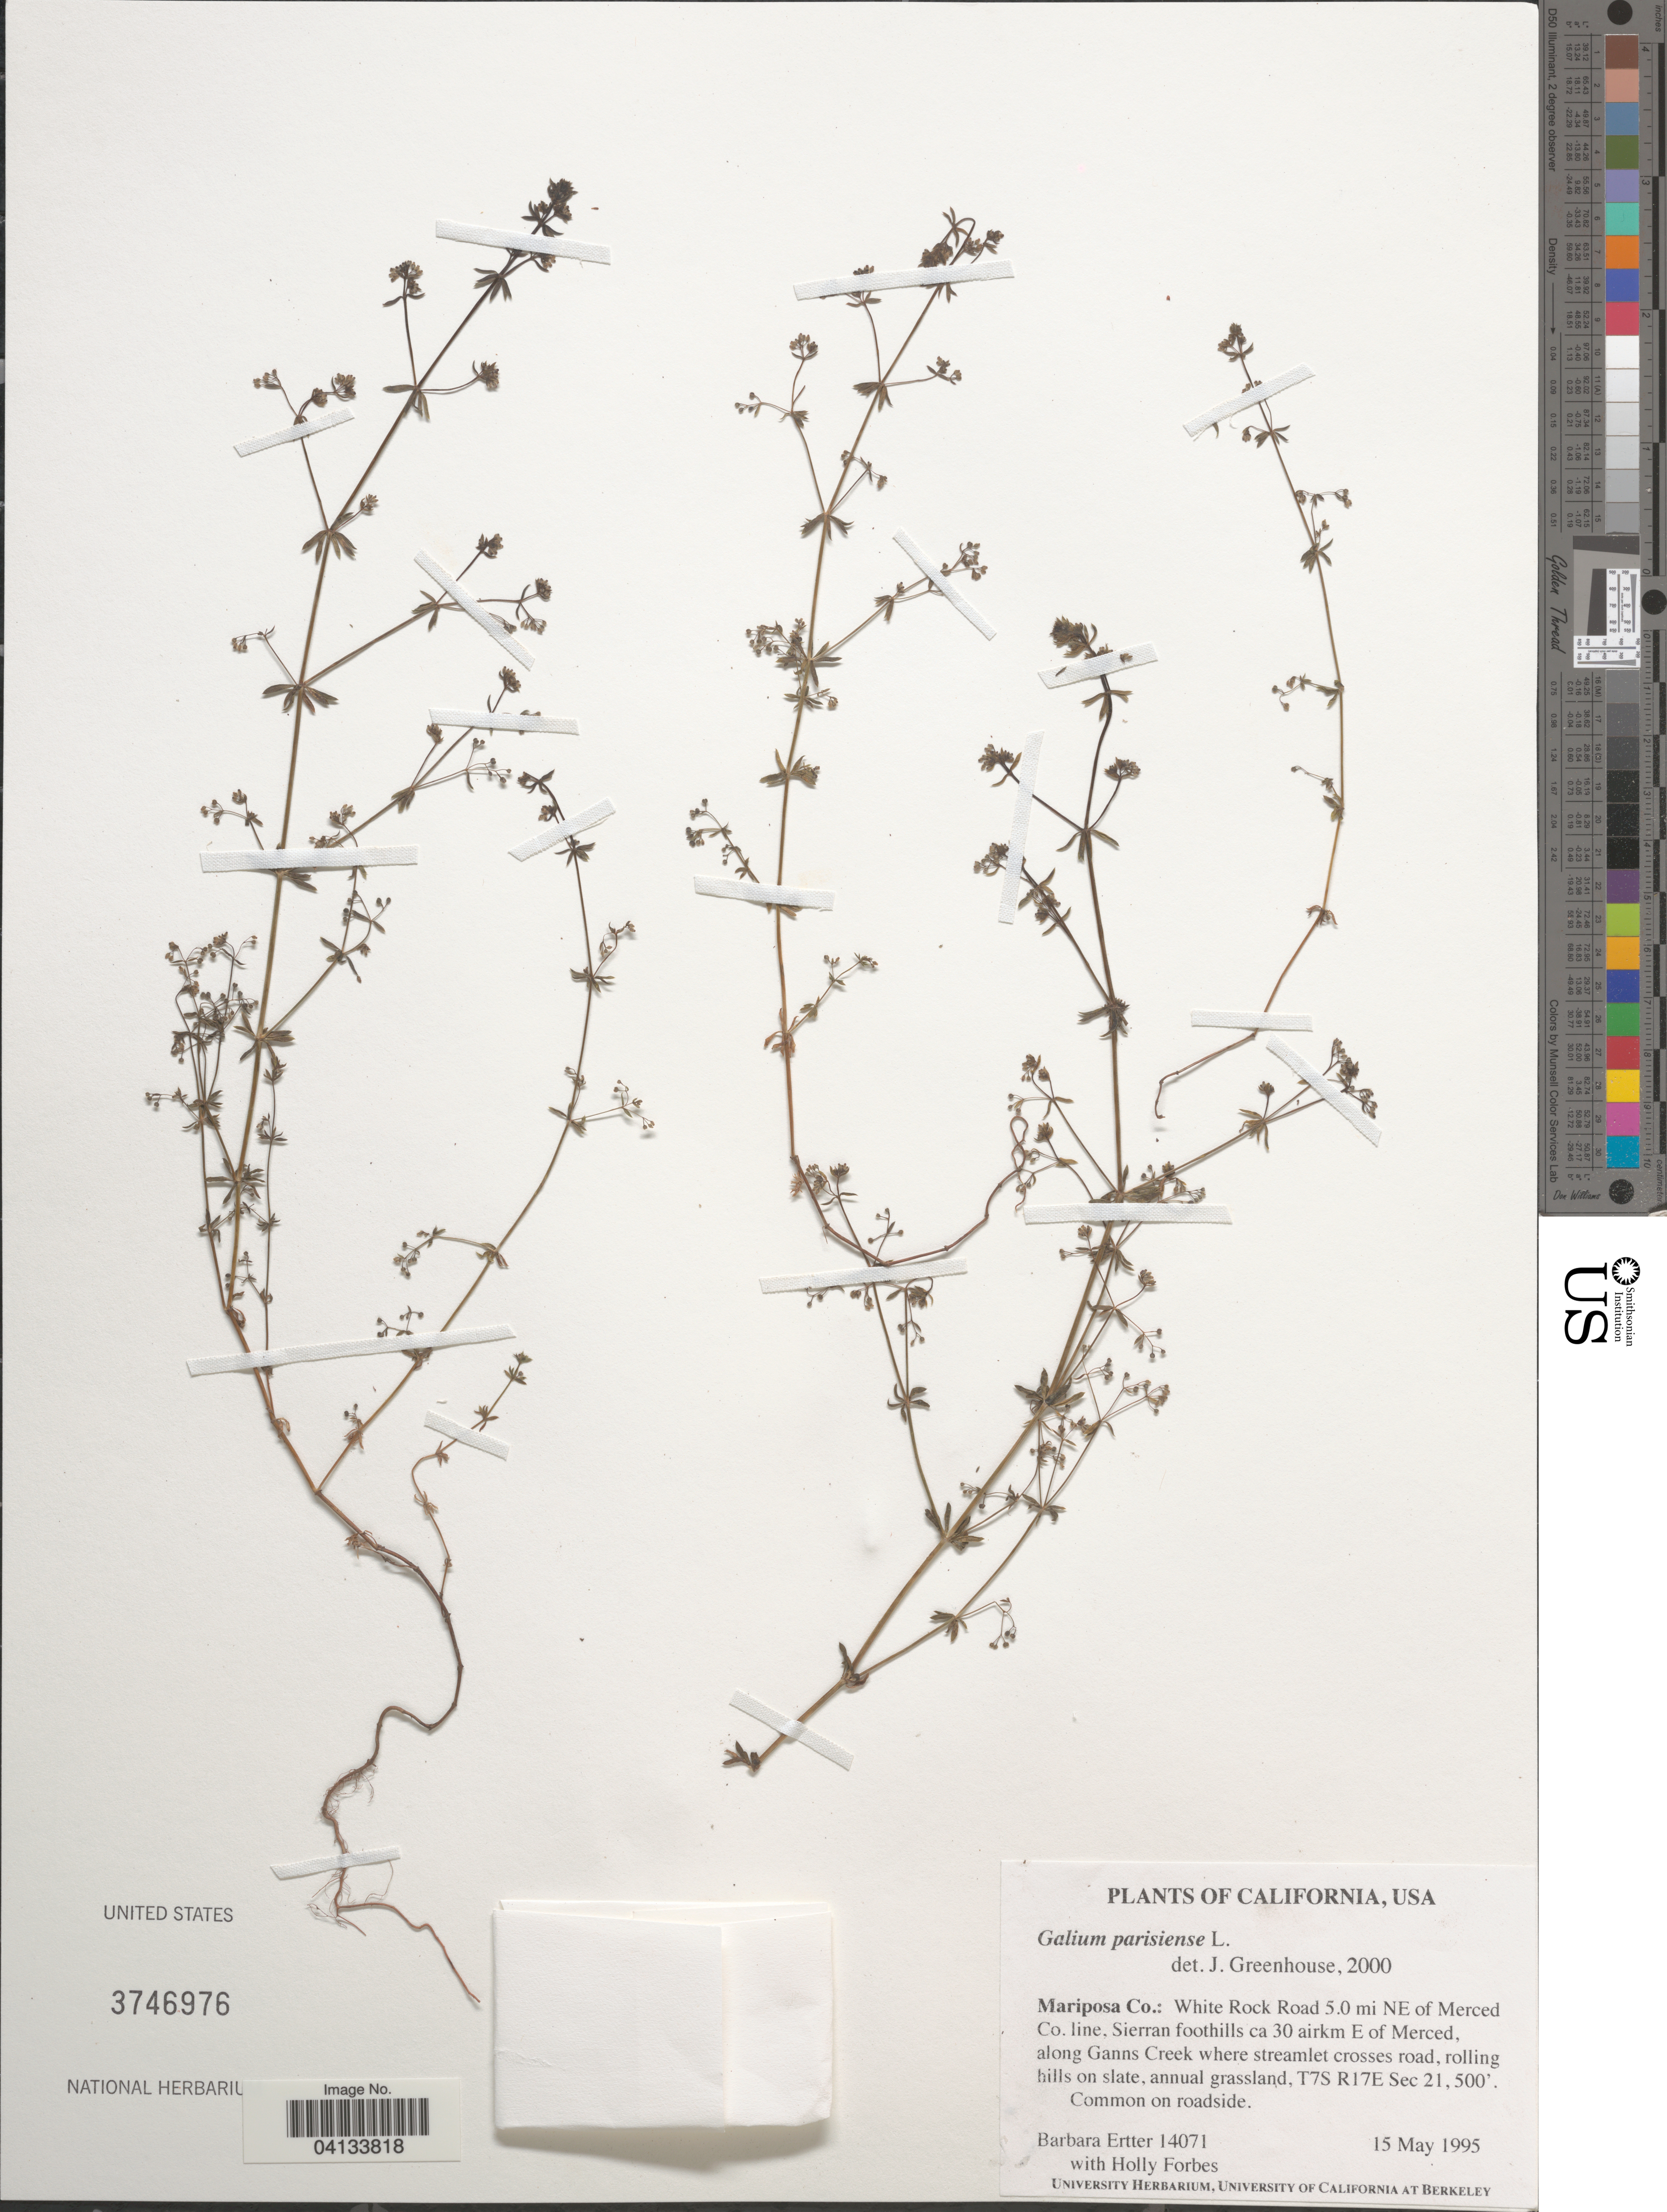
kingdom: Plantae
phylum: Tracheophyta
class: Magnoliopsida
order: Gentianales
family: Rubiaceae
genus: Galium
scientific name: Galium parisiense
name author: L.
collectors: B. Ertter & H. Forbes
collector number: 14071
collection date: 1995-05-15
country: United States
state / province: California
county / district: Mariposa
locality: Mariposa Co.: White Rock Road 5.0 mi NE of Merced Co. line, Sierran foothills ca 30 airkm E of Merced, along Ganns Creek where streamlet crosses road, T7S R17E Sec 21.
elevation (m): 152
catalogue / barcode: US 3746976